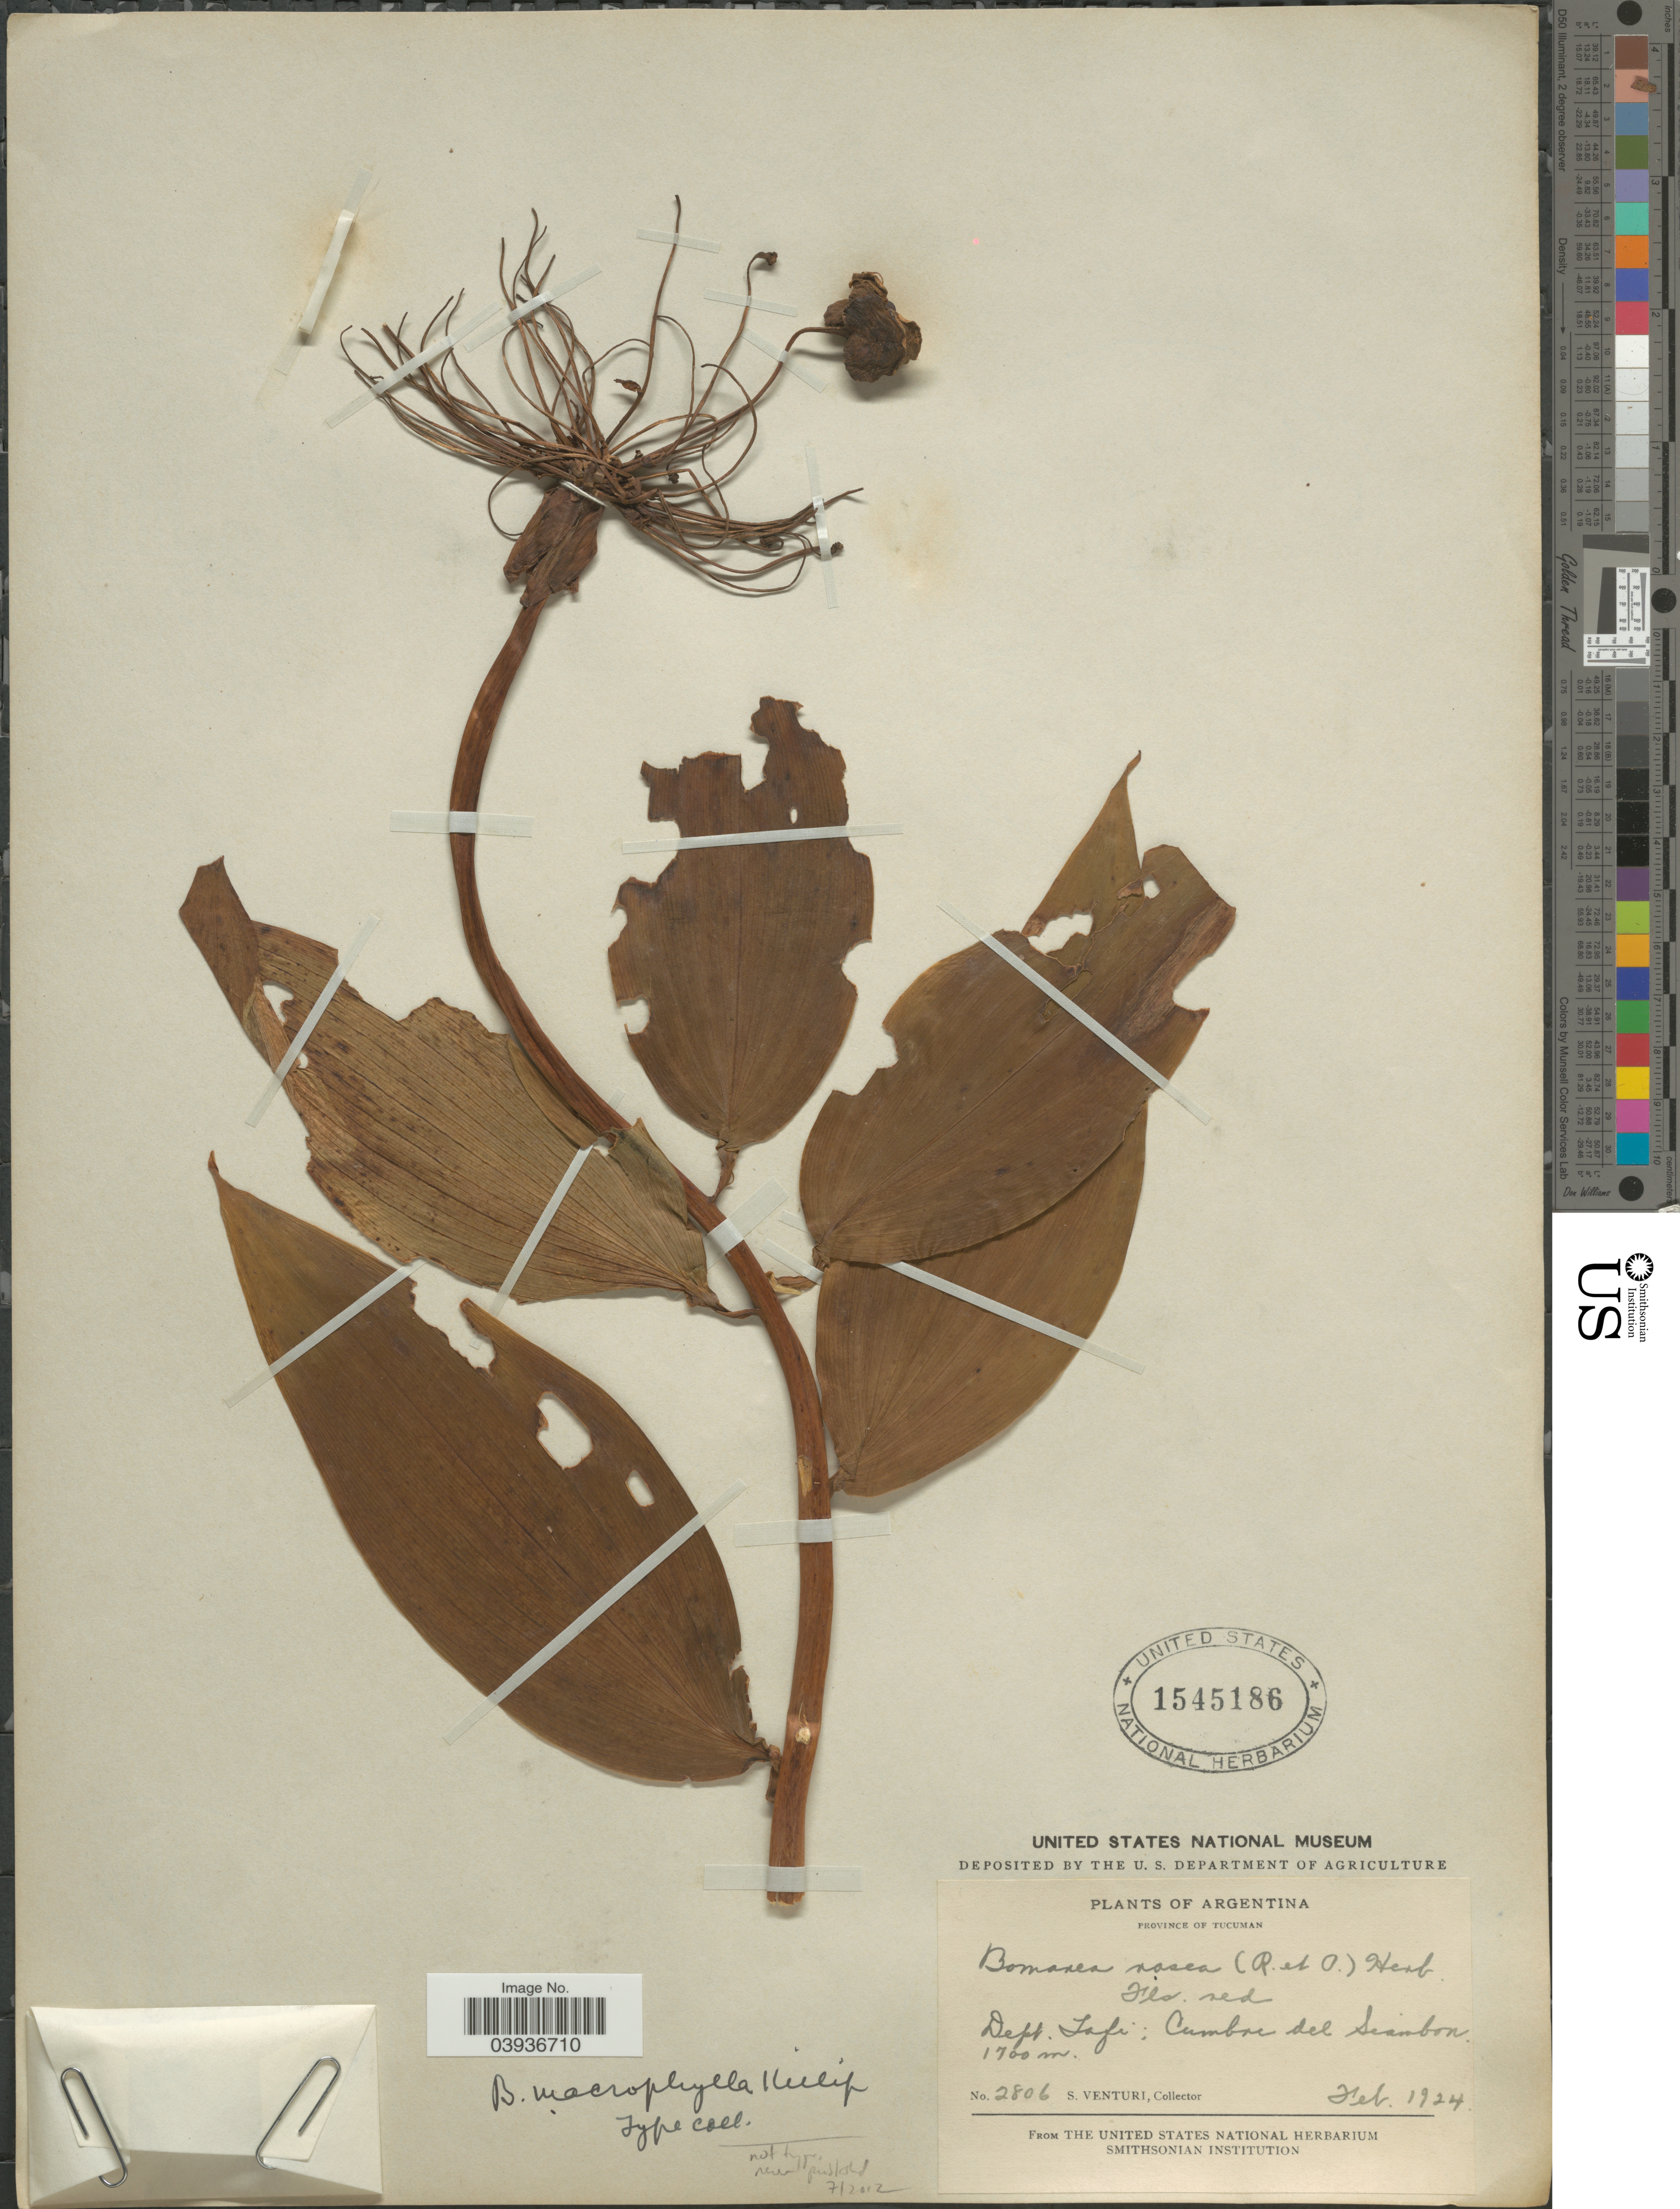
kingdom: Plantae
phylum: Tracheophyta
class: Liliopsida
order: Liliales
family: Alstroemeriaceae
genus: Bomarea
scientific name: Bomarea ovata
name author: (Cav.) Mirb.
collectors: S. Venturi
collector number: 2806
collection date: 1924-02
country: Argentina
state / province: Tucuman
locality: Dept. Tafi: Cumbre del Siambon.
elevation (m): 1700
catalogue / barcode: US 1545186